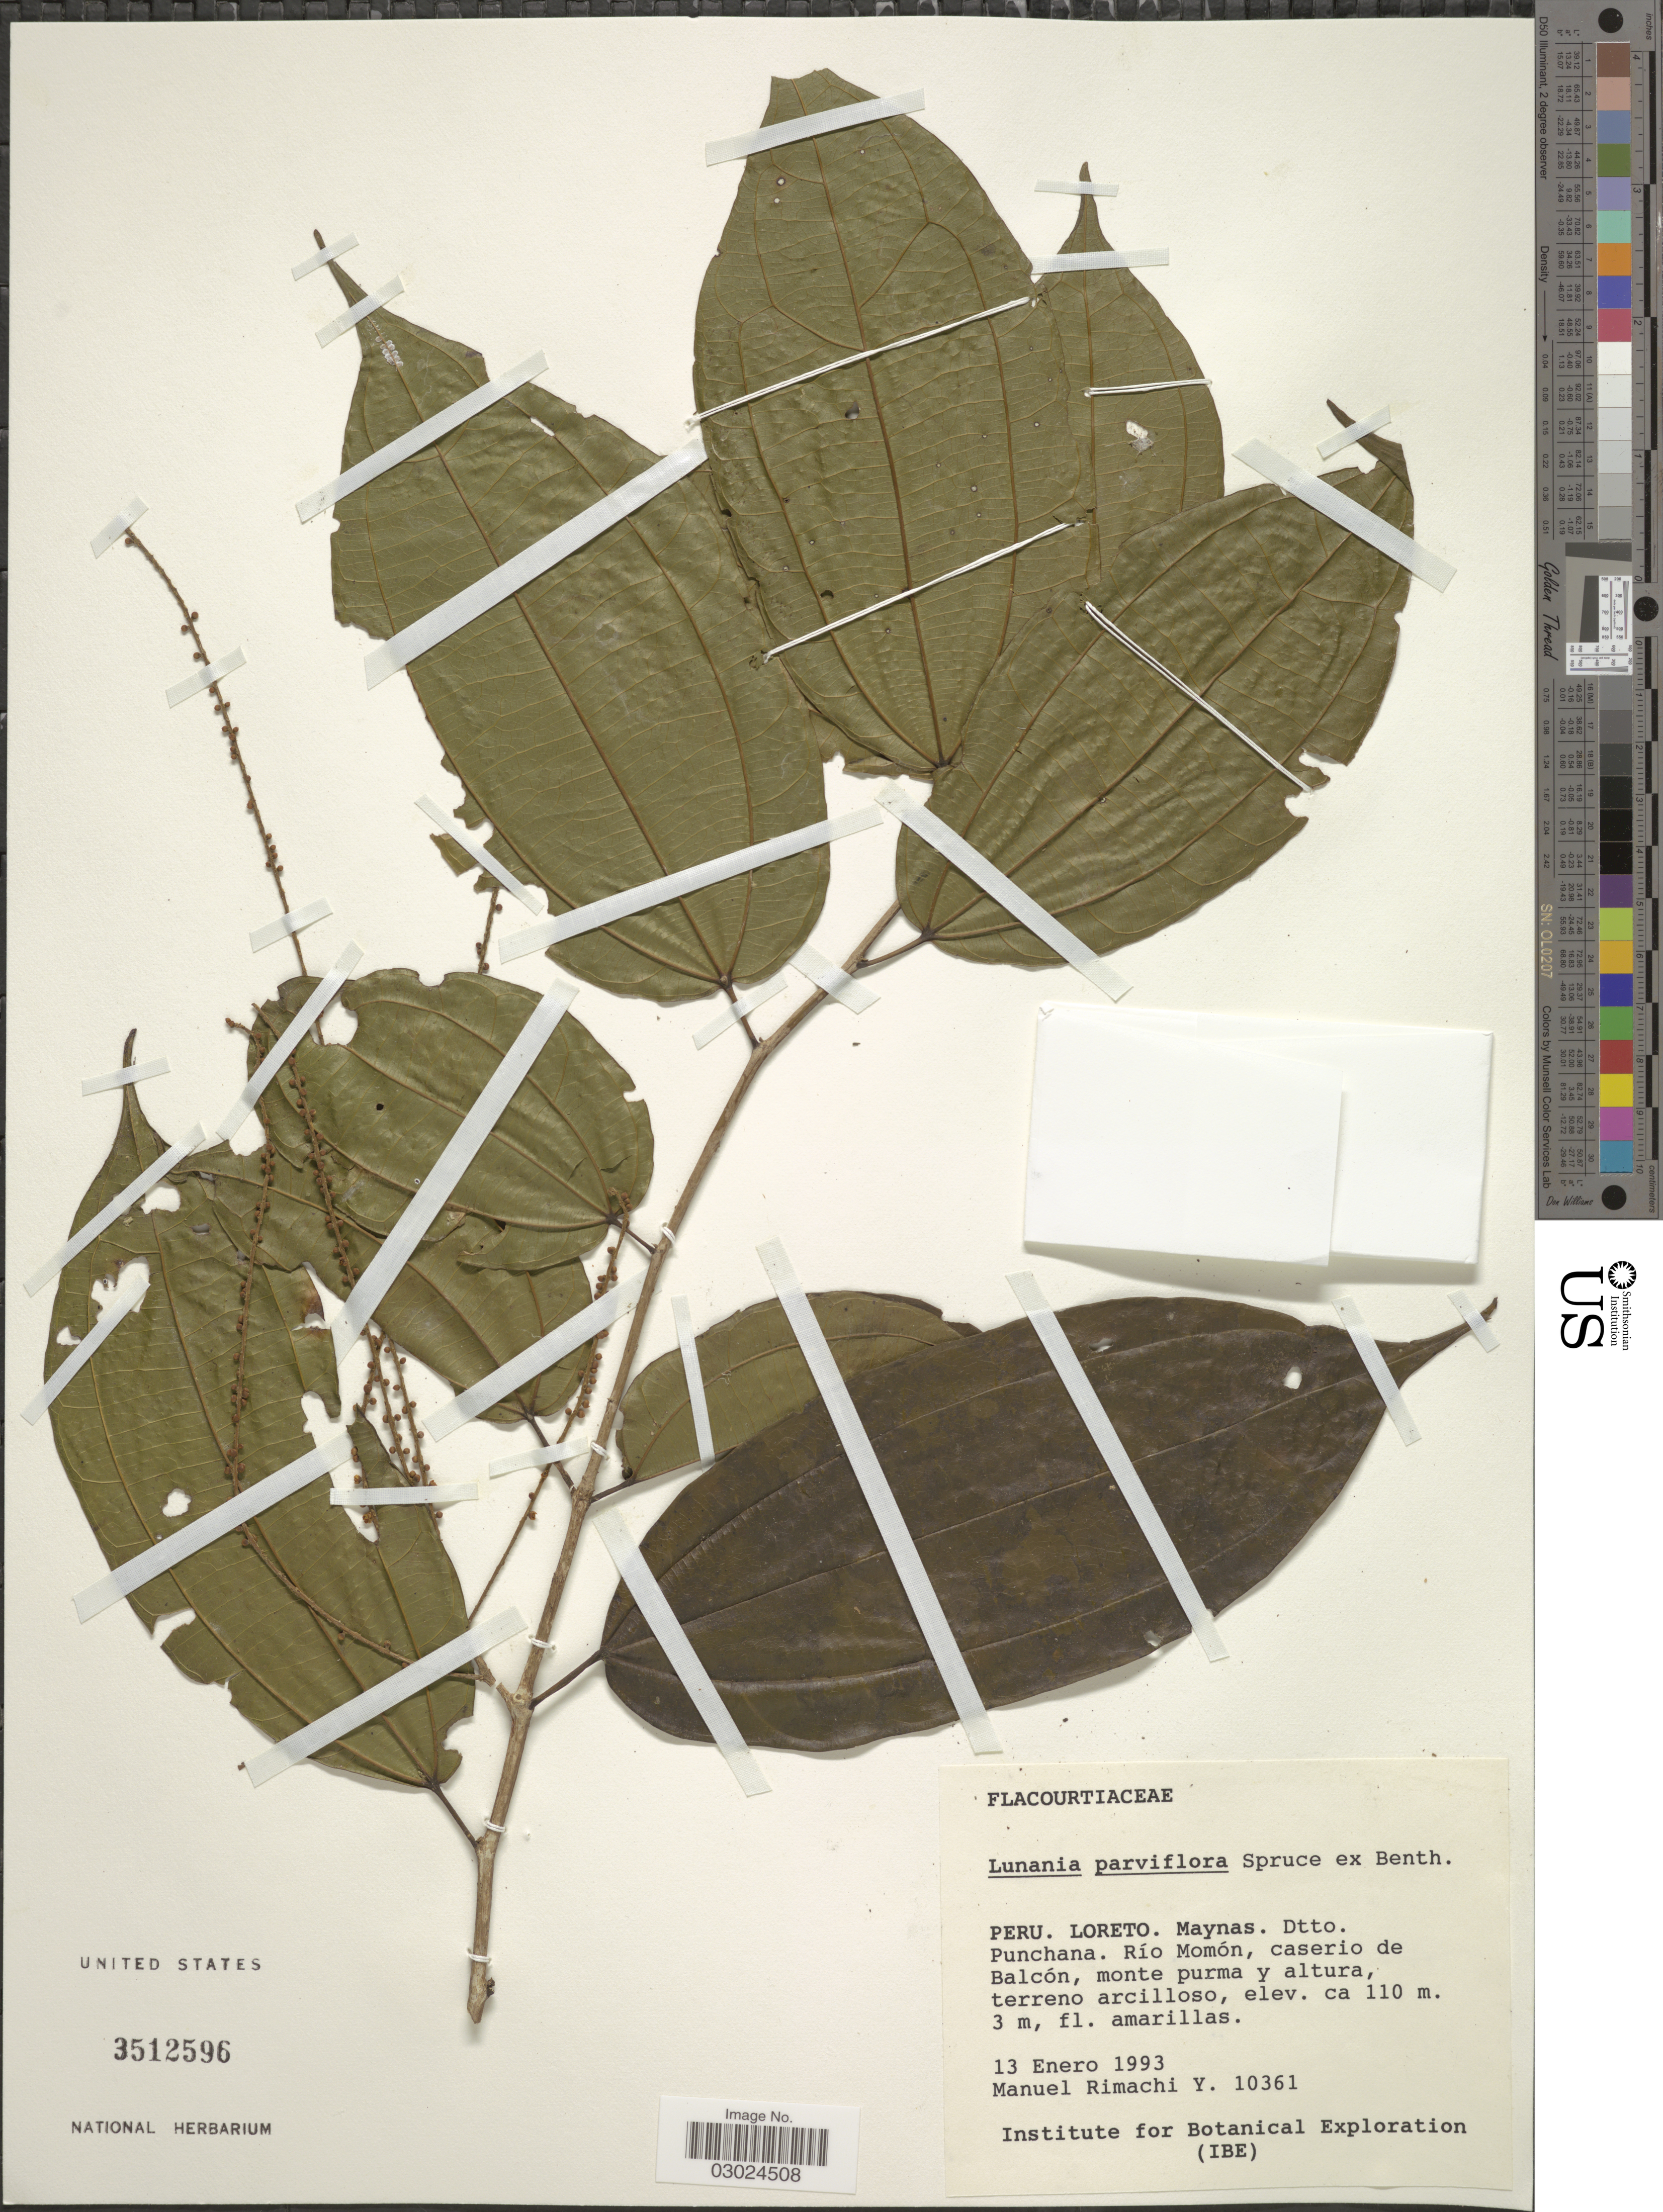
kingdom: Plantae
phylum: Tracheophyta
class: Magnoliopsida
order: Malpighiales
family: Salicaceae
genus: Lunania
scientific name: Lunania parviflora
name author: Spruce ex Benth.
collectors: M. Rimachi Y.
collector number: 10361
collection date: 1993-01-13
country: Peru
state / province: Loreto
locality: Maynas. Dtto. Punchana. Río Momón, caserio de Balcón.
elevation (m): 110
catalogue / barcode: US 3512596